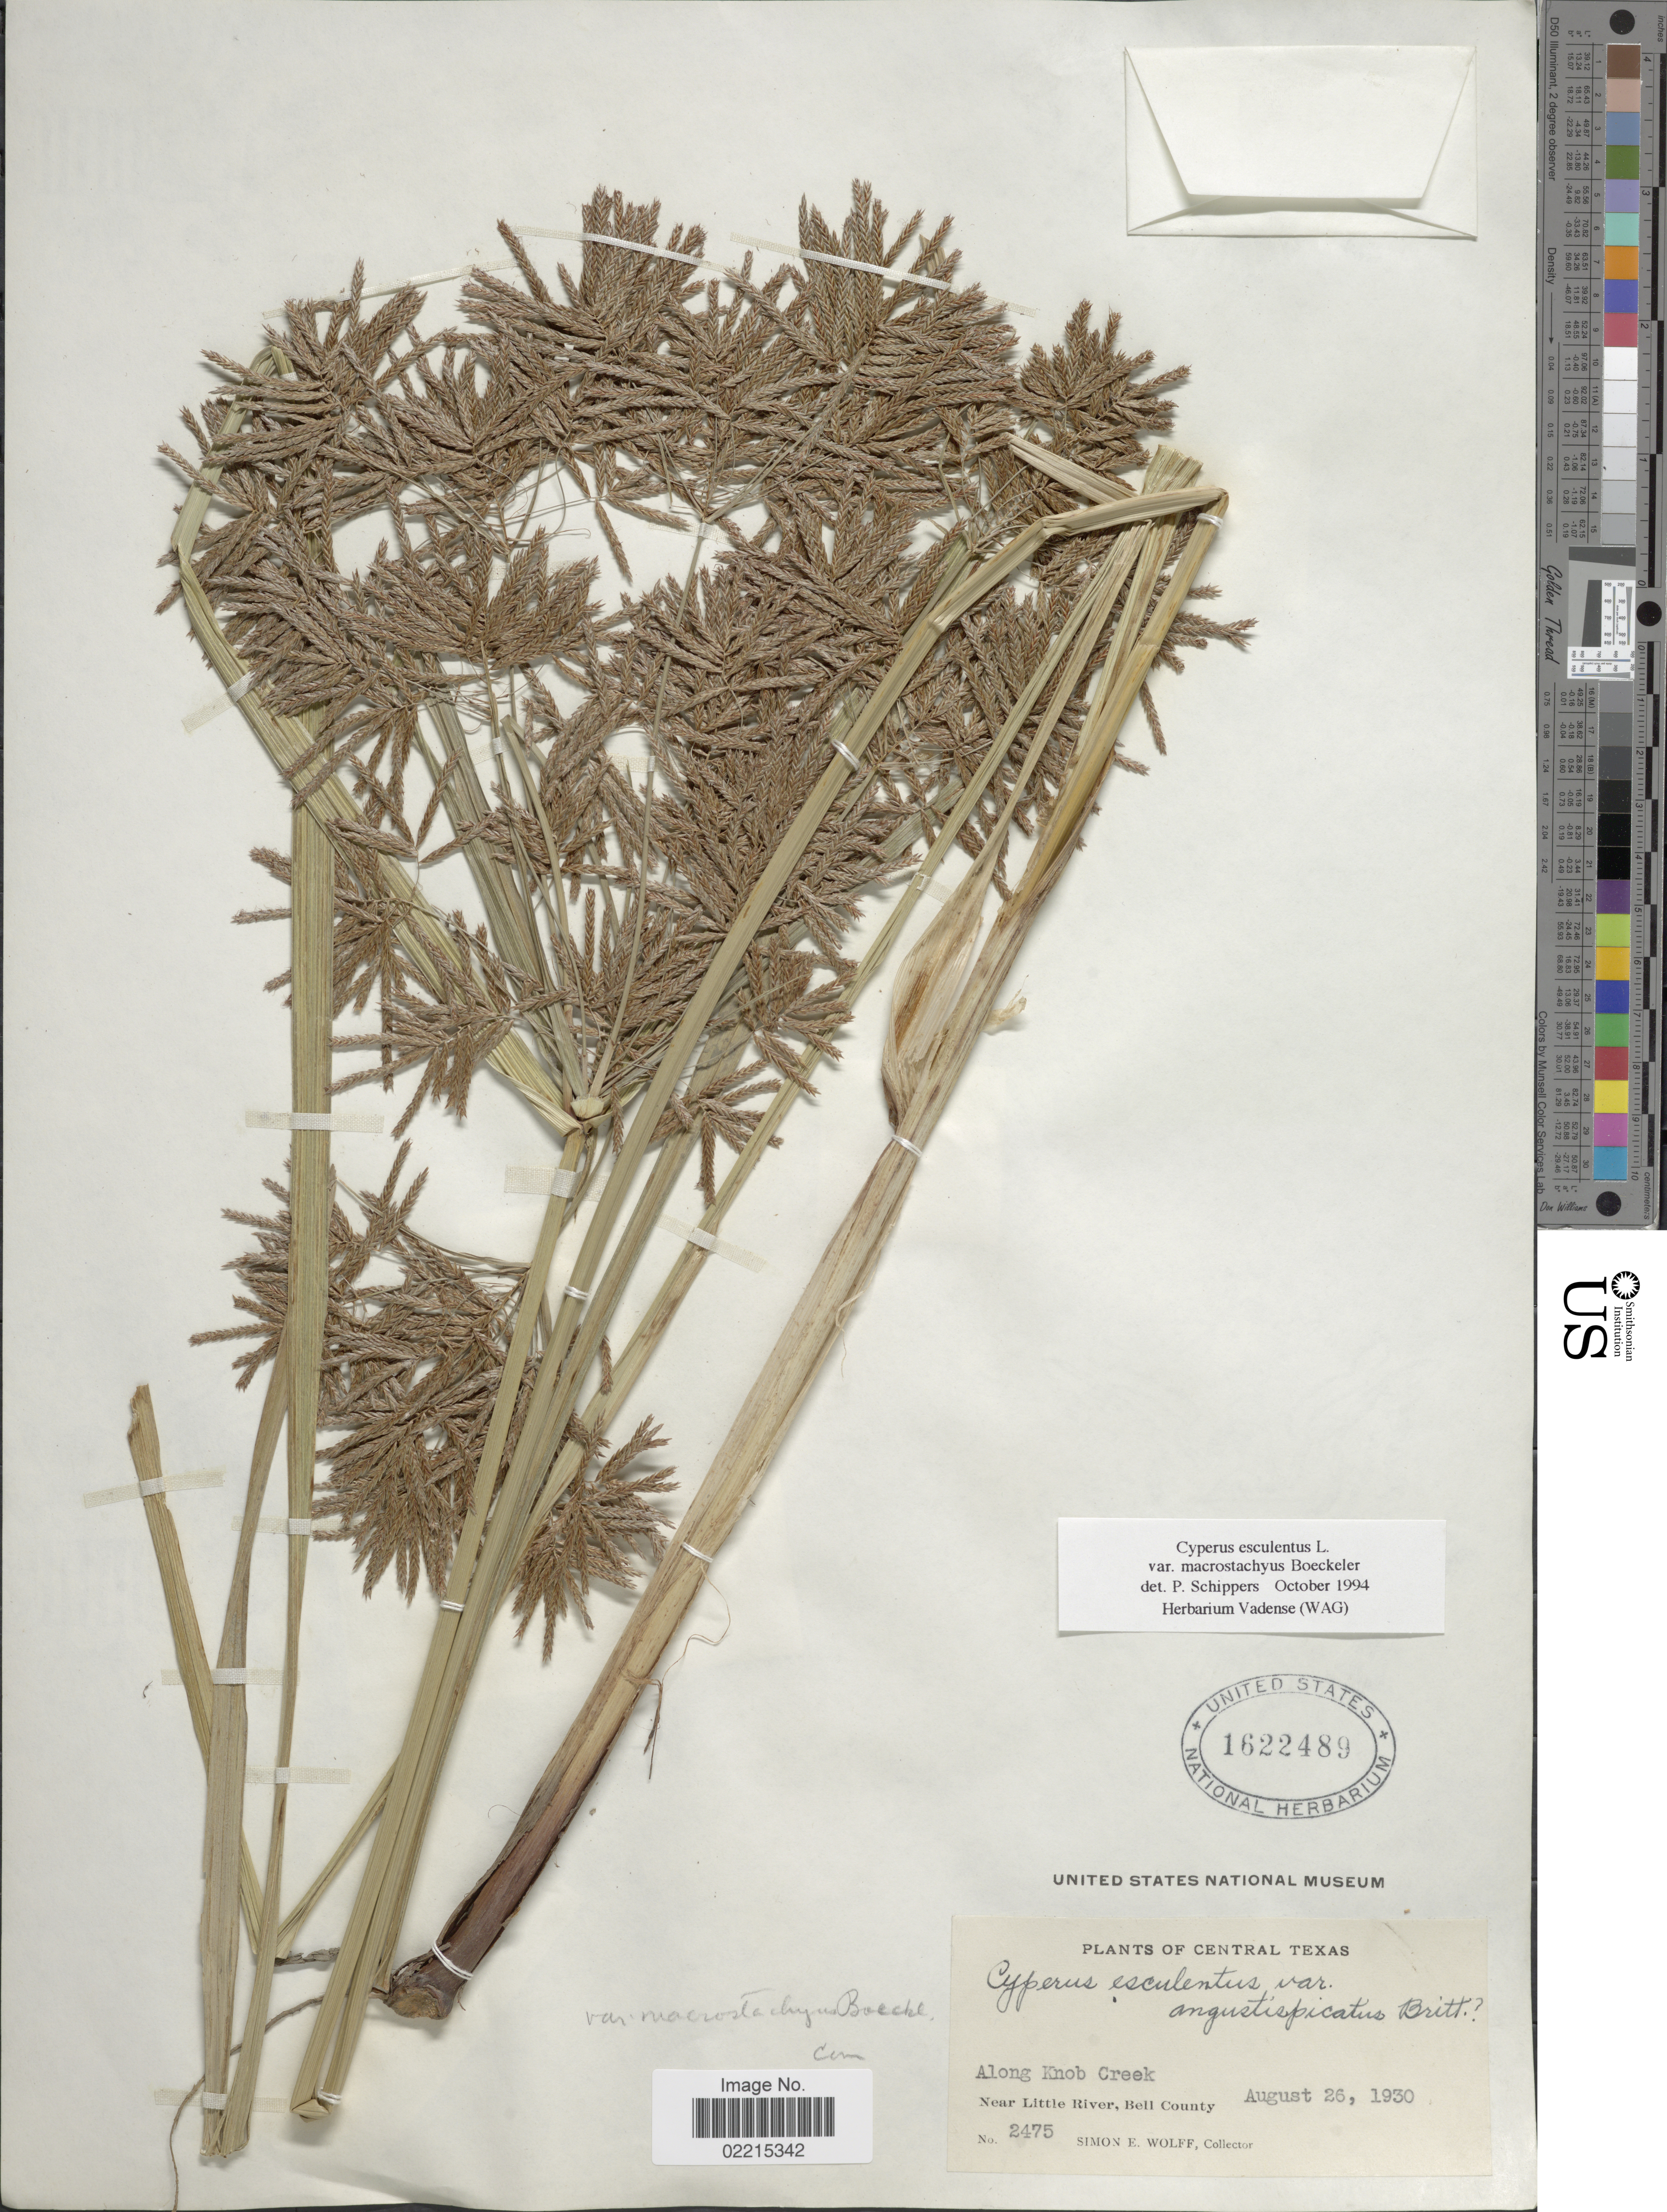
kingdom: Plantae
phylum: Tracheophyta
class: Liliopsida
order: Poales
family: Cyperaceae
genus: Cyperus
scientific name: Cyperus esculentus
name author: L.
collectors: S. E. Wolff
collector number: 2475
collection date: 1930-08-26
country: United States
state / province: Texas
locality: Central Texas, Along Know Creek, Near Little River, Bell County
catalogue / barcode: US 1622489